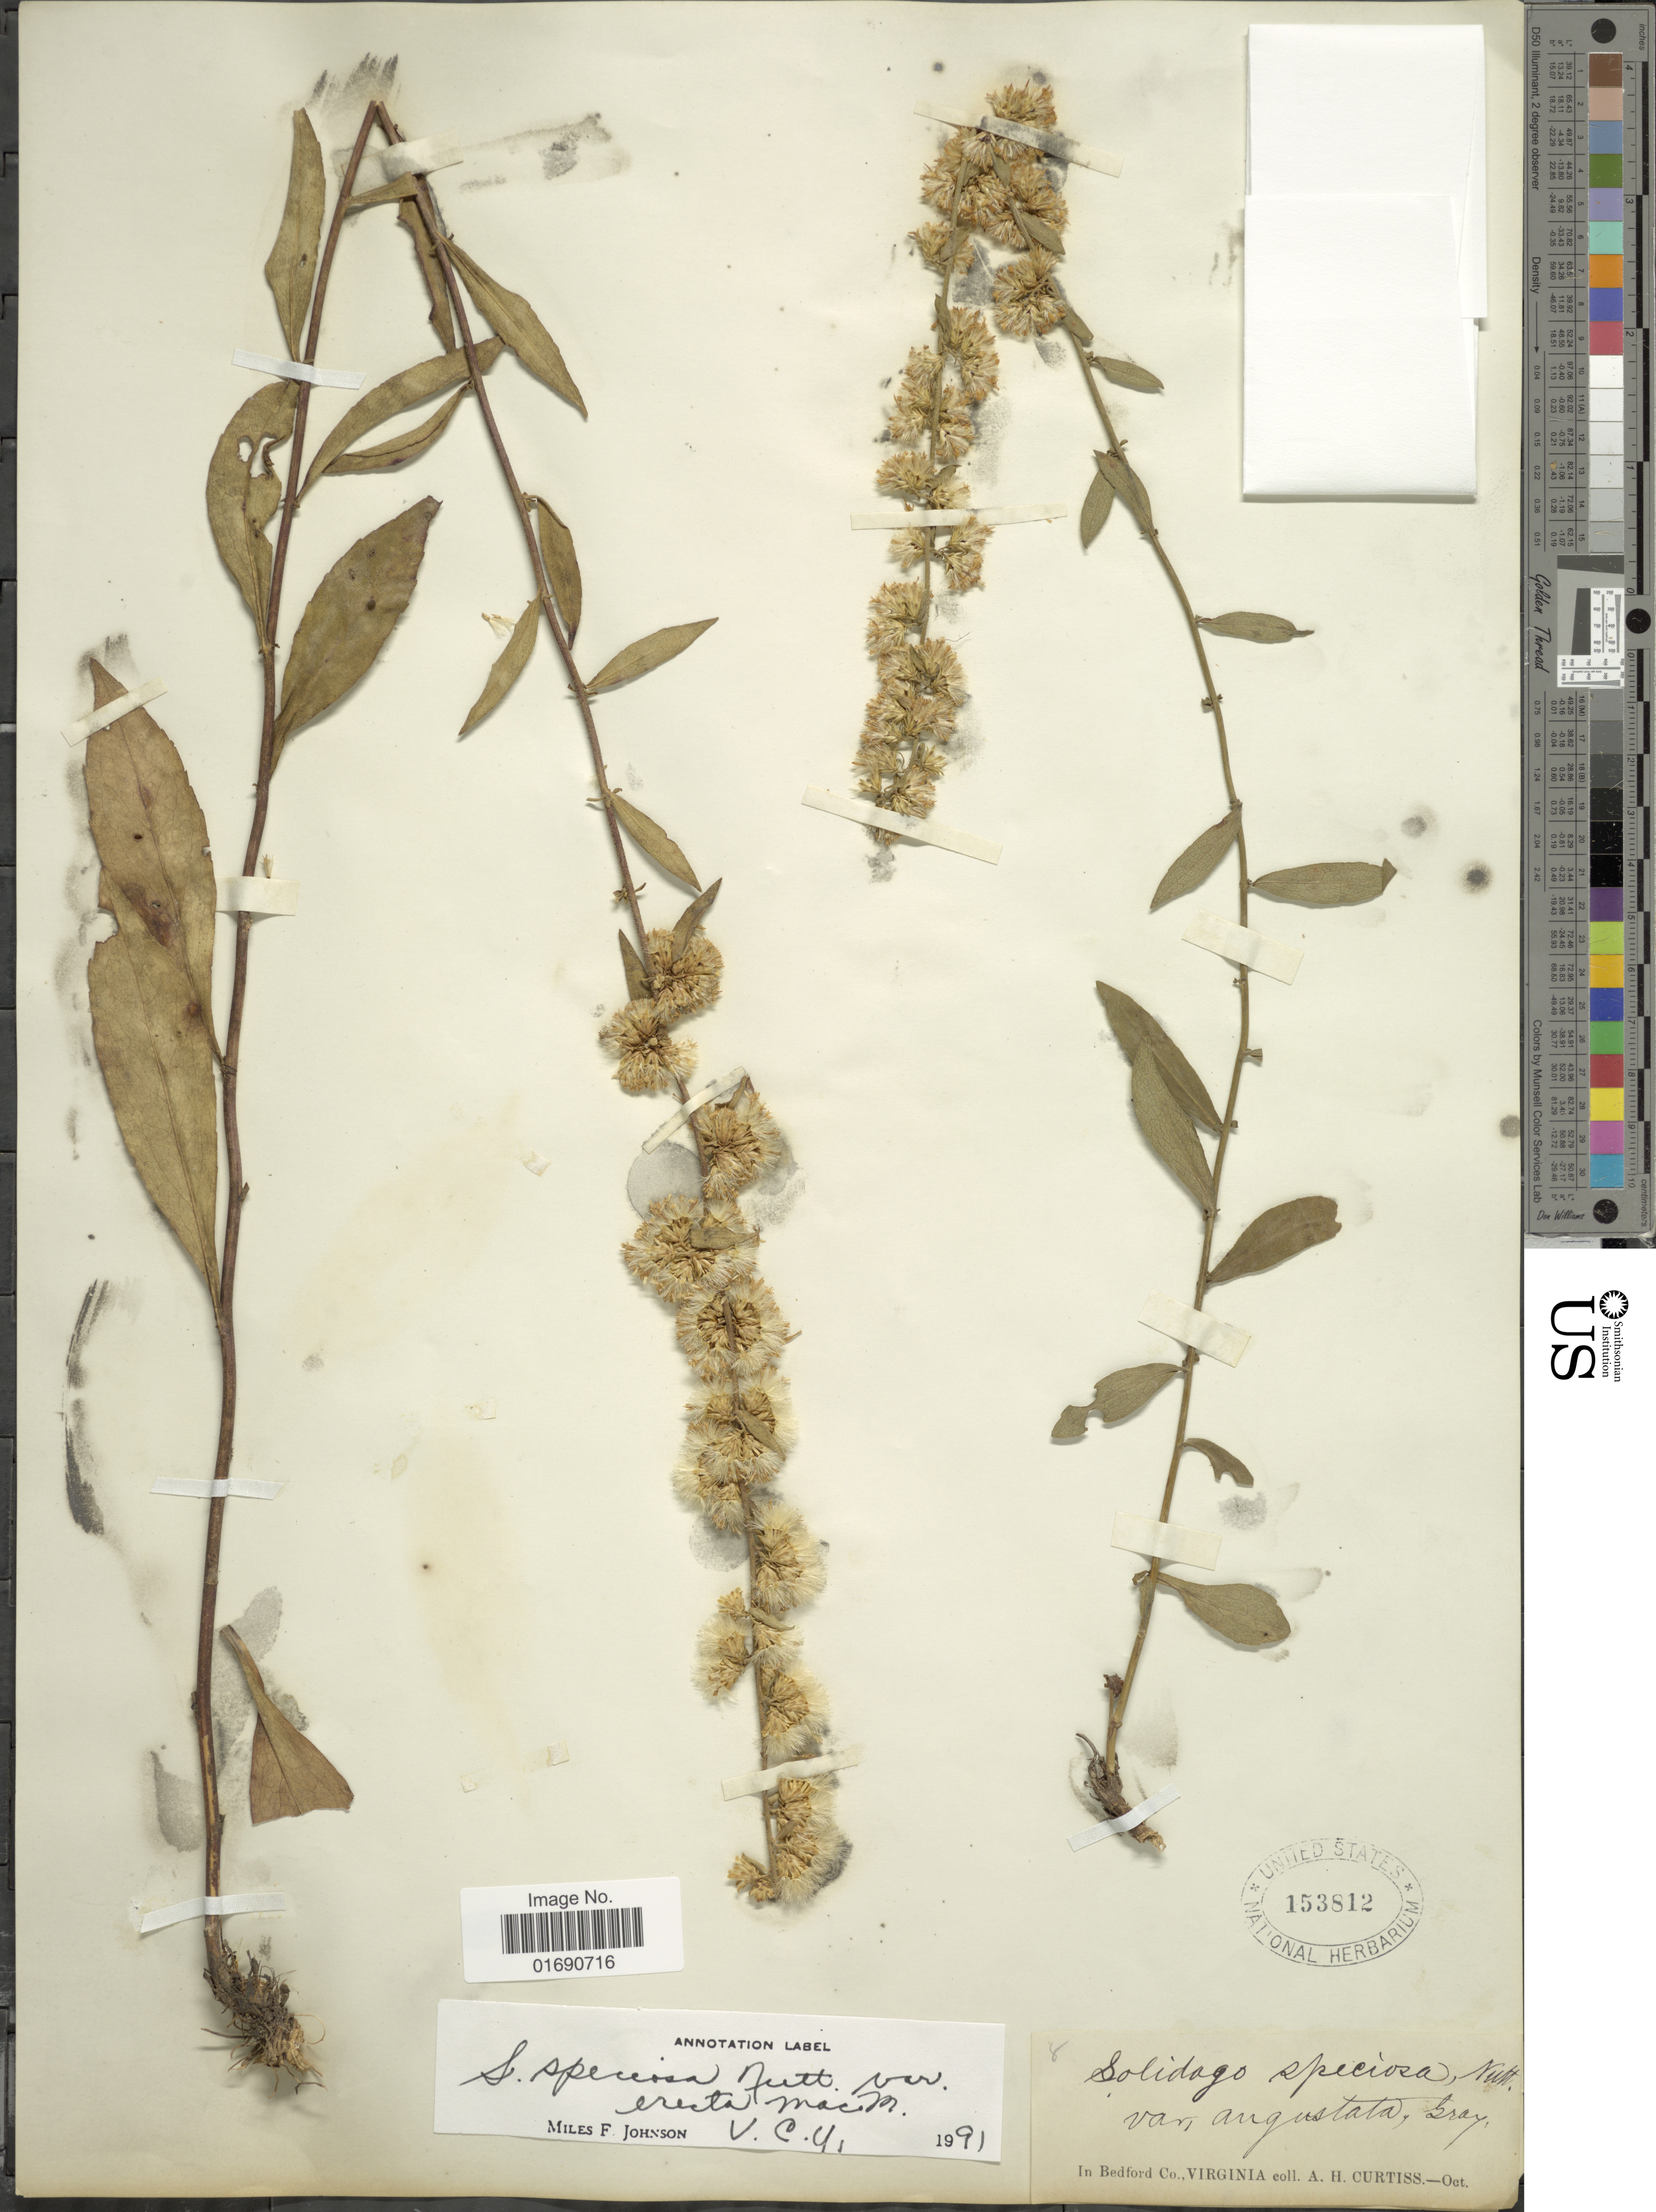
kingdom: Plantae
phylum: Tracheophyta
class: Magnoliopsida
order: Asterales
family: Asteraceae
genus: Solidago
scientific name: Solidago speciosa var. erecta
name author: (Pursh) MacMill.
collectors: A. H. Curtiss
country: United States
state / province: Virginia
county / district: Bedford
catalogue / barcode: US 153812